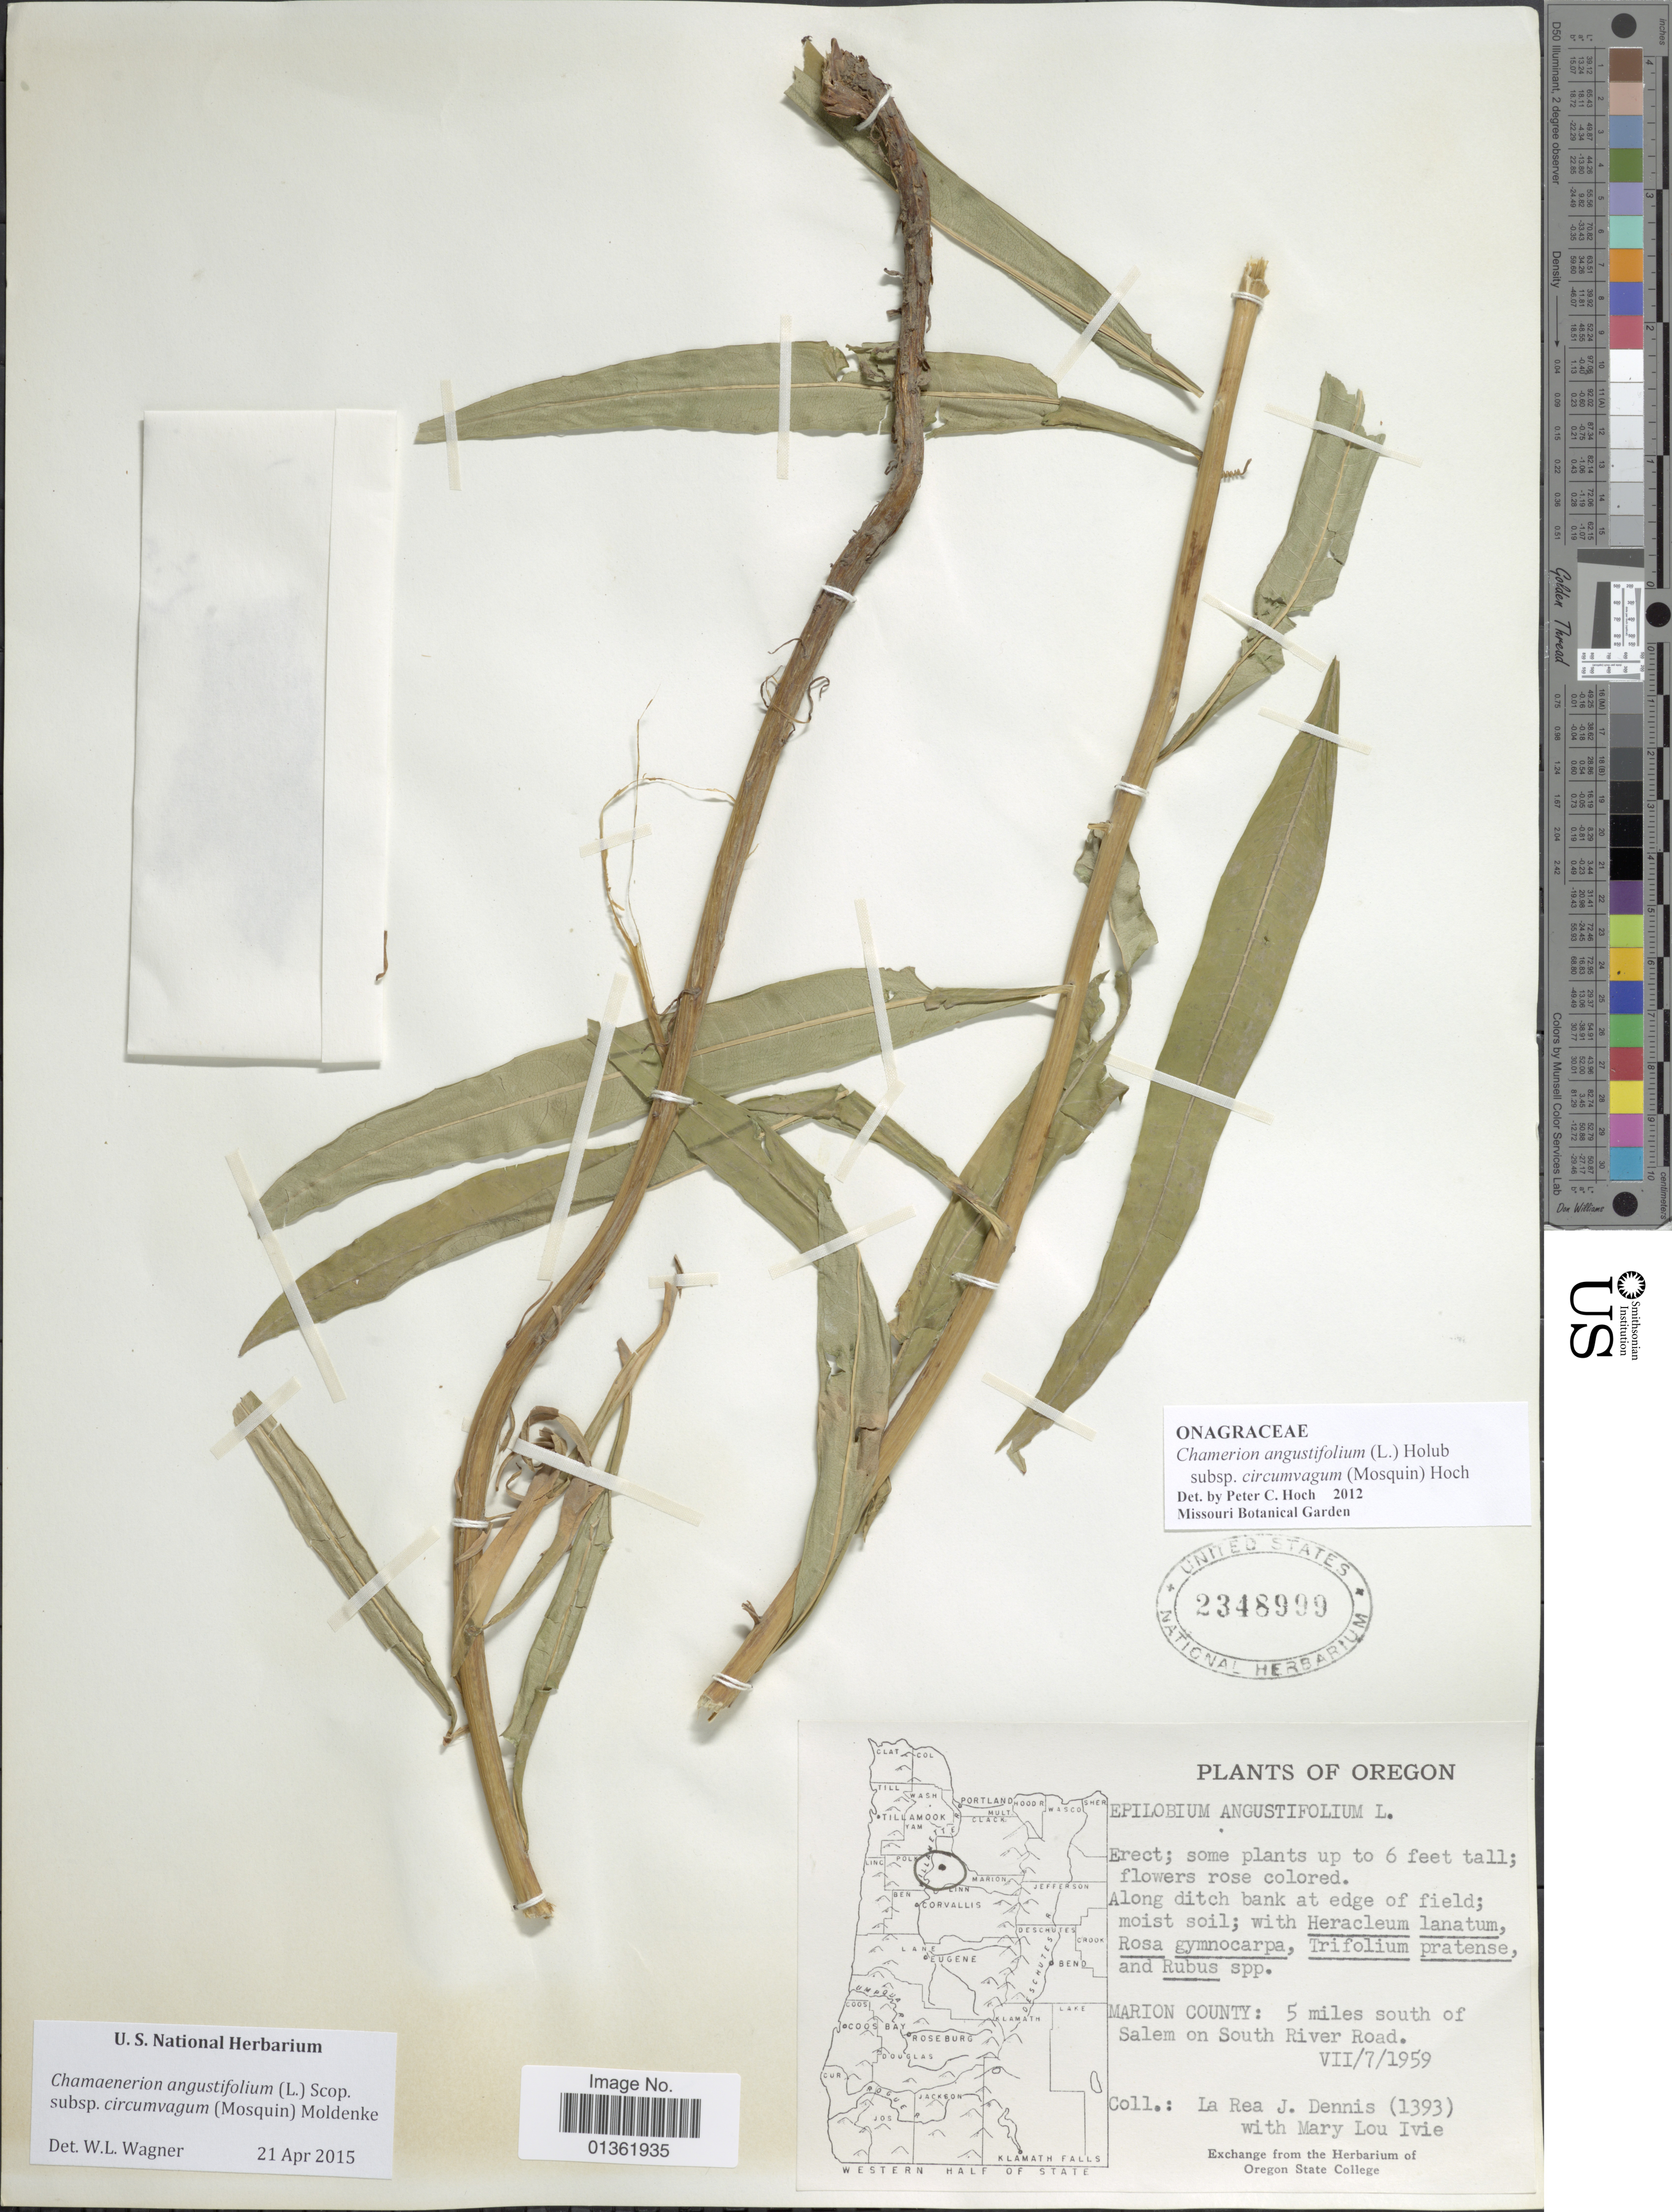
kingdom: Plantae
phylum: Tracheophyta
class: Magnoliopsida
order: Myrtales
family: Onagraceae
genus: Chamaenerion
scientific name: Chamaenerion angustifolium subsp. circumvagum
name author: (Mosquin) Moldenke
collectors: L. Dennis & M. Ivie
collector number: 1393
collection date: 1959-07-07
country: United States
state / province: Oregon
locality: Marion County: 5 miles south of Salem on South River Road.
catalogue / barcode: US 2348999